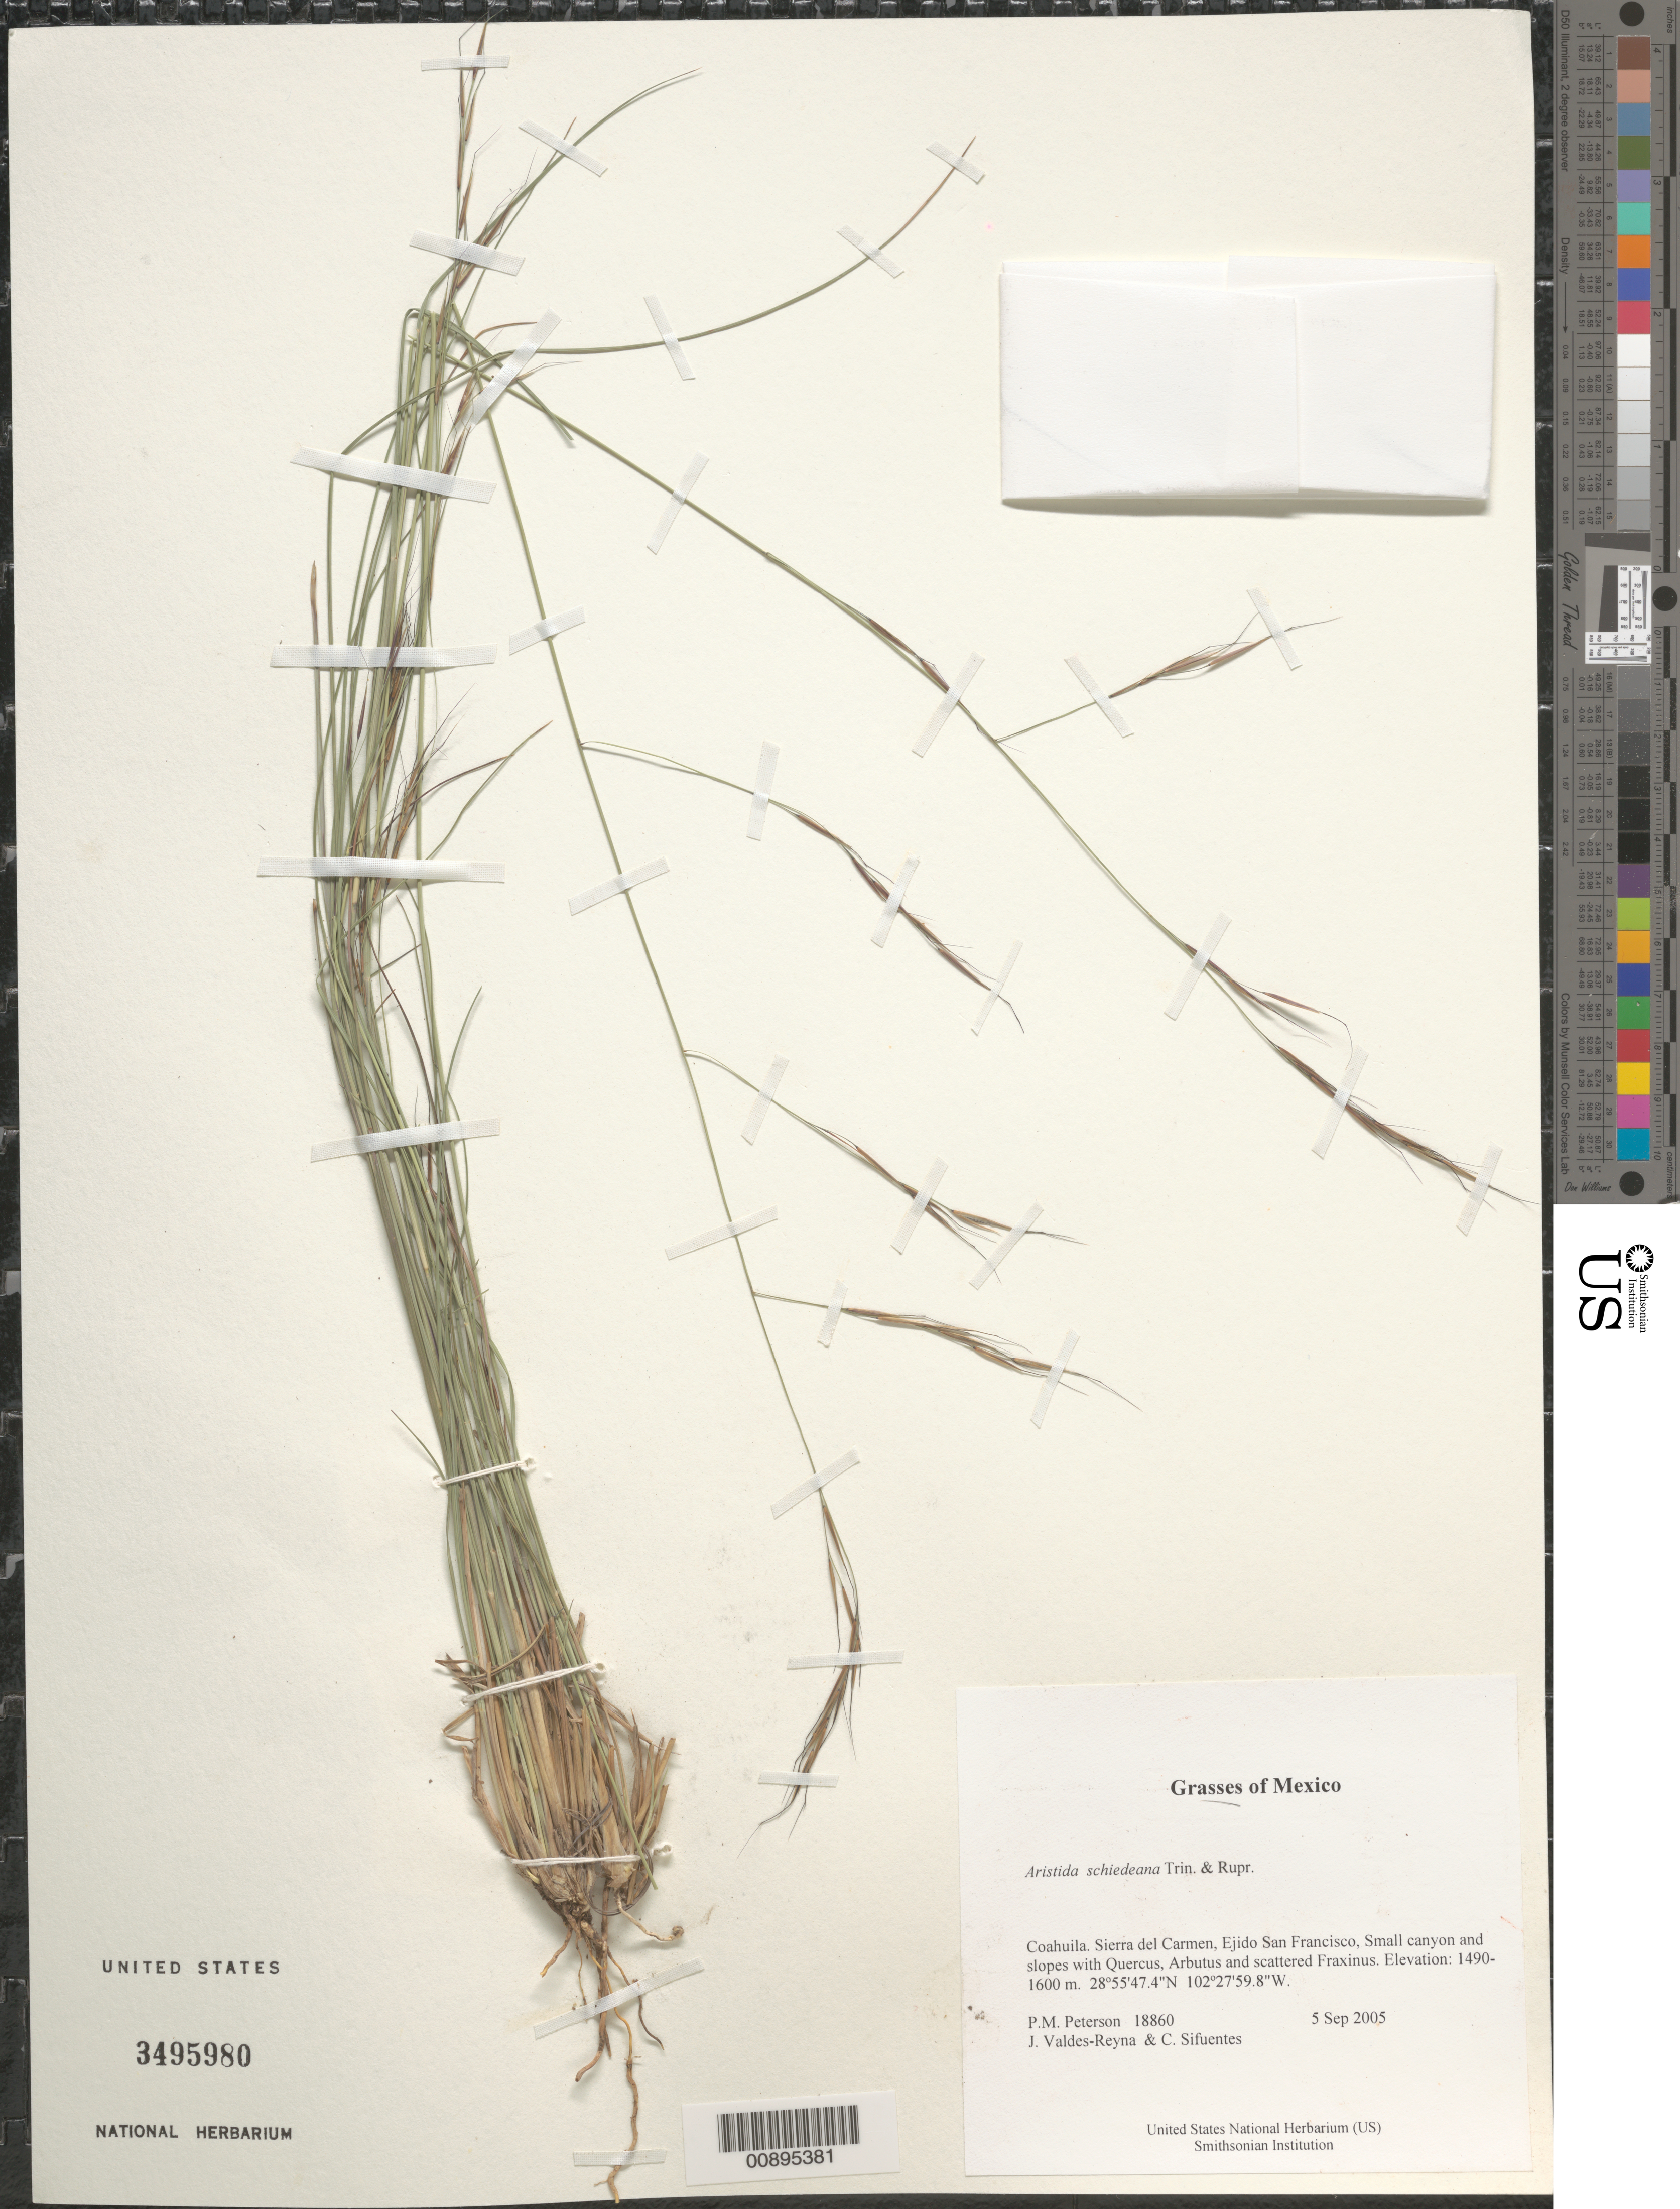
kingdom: Plantae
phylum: Tracheophyta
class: Liliopsida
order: Poales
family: Poaceae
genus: Aristida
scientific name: Aristida schiedeana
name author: Trin. & Rupr.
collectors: P. M. Peterson, J. Valdés-Reyna & C. Sifuentes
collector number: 18860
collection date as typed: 05 Sep 2005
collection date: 2005-09-05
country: Mexico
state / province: Coahuila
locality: Sierra del Carmen, Ejido San Francisco, Small canyon and slopes with Quercus, Arbutus and scattered Fraxinus.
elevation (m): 1490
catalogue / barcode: US 3495980